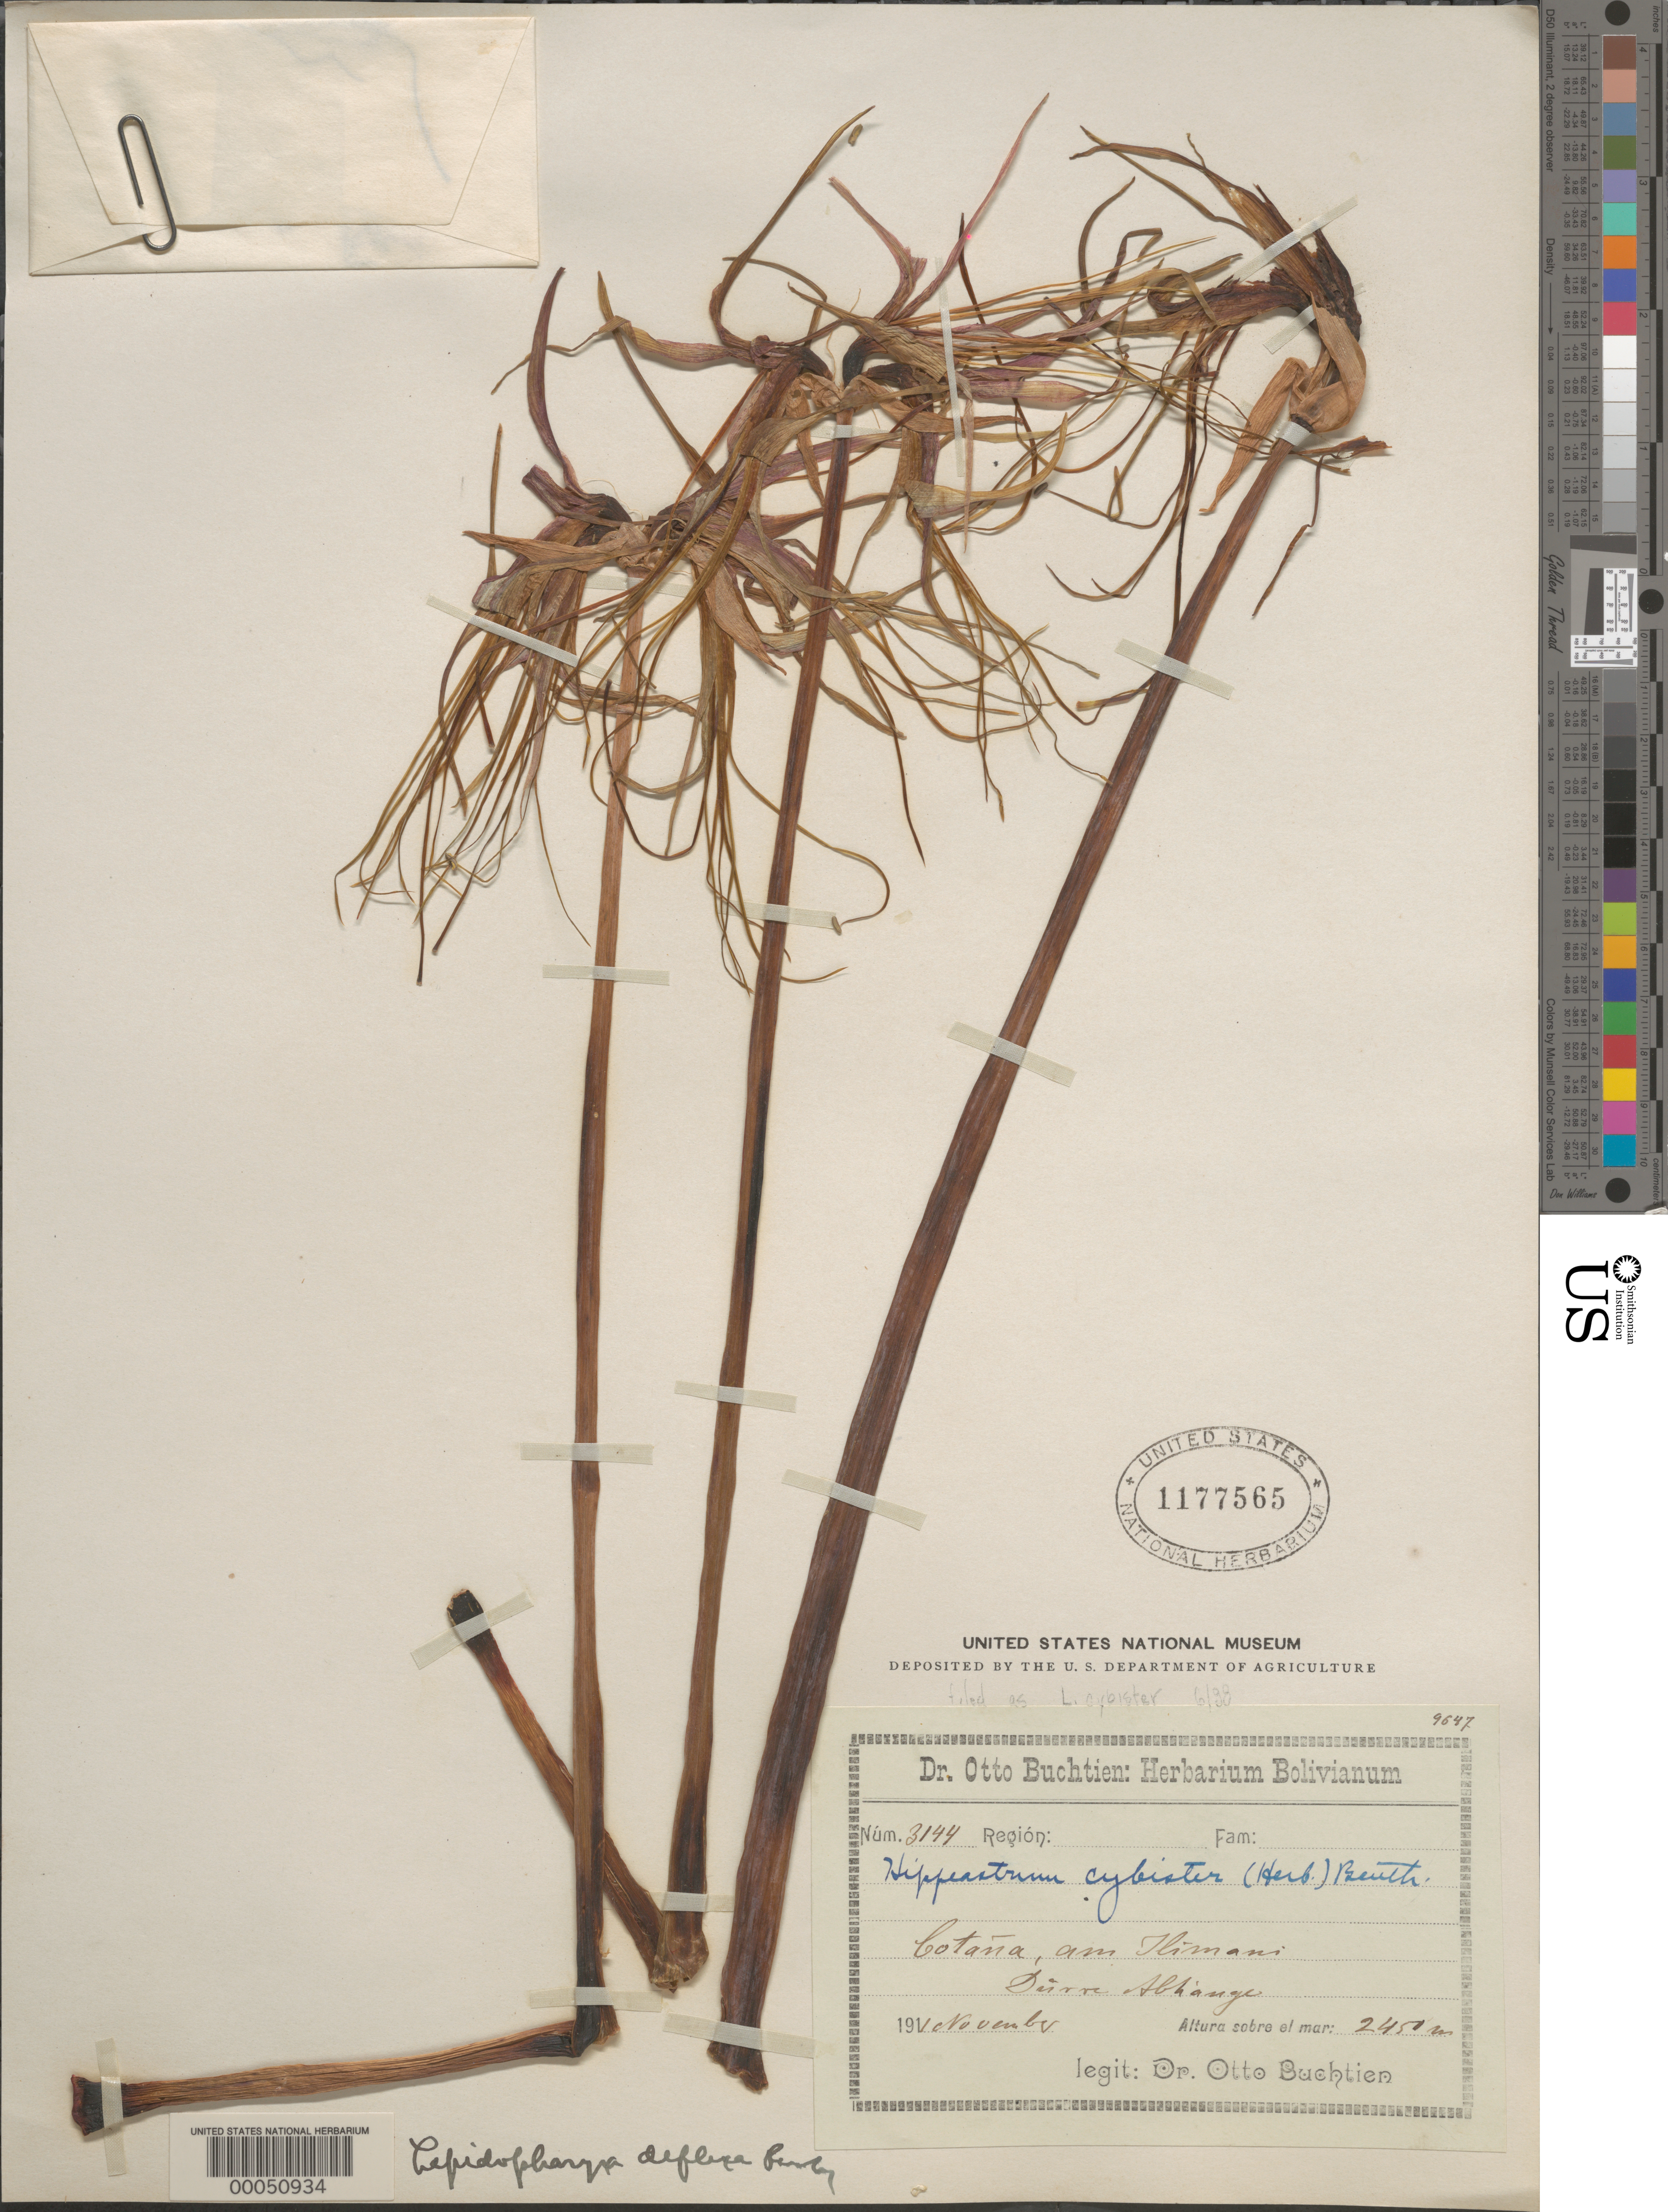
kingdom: Plantae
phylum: Tracheophyta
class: Liliopsida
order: Asparagales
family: Amaryllidaceae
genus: Hippeastrum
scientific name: Hippeastrum cybister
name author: Benth. & Hook. f.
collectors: O. Buchtien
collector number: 3144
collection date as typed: Nov 1911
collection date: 1911-11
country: Bolivia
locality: Cotanya, ilimani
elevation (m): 2450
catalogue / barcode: US 1177565